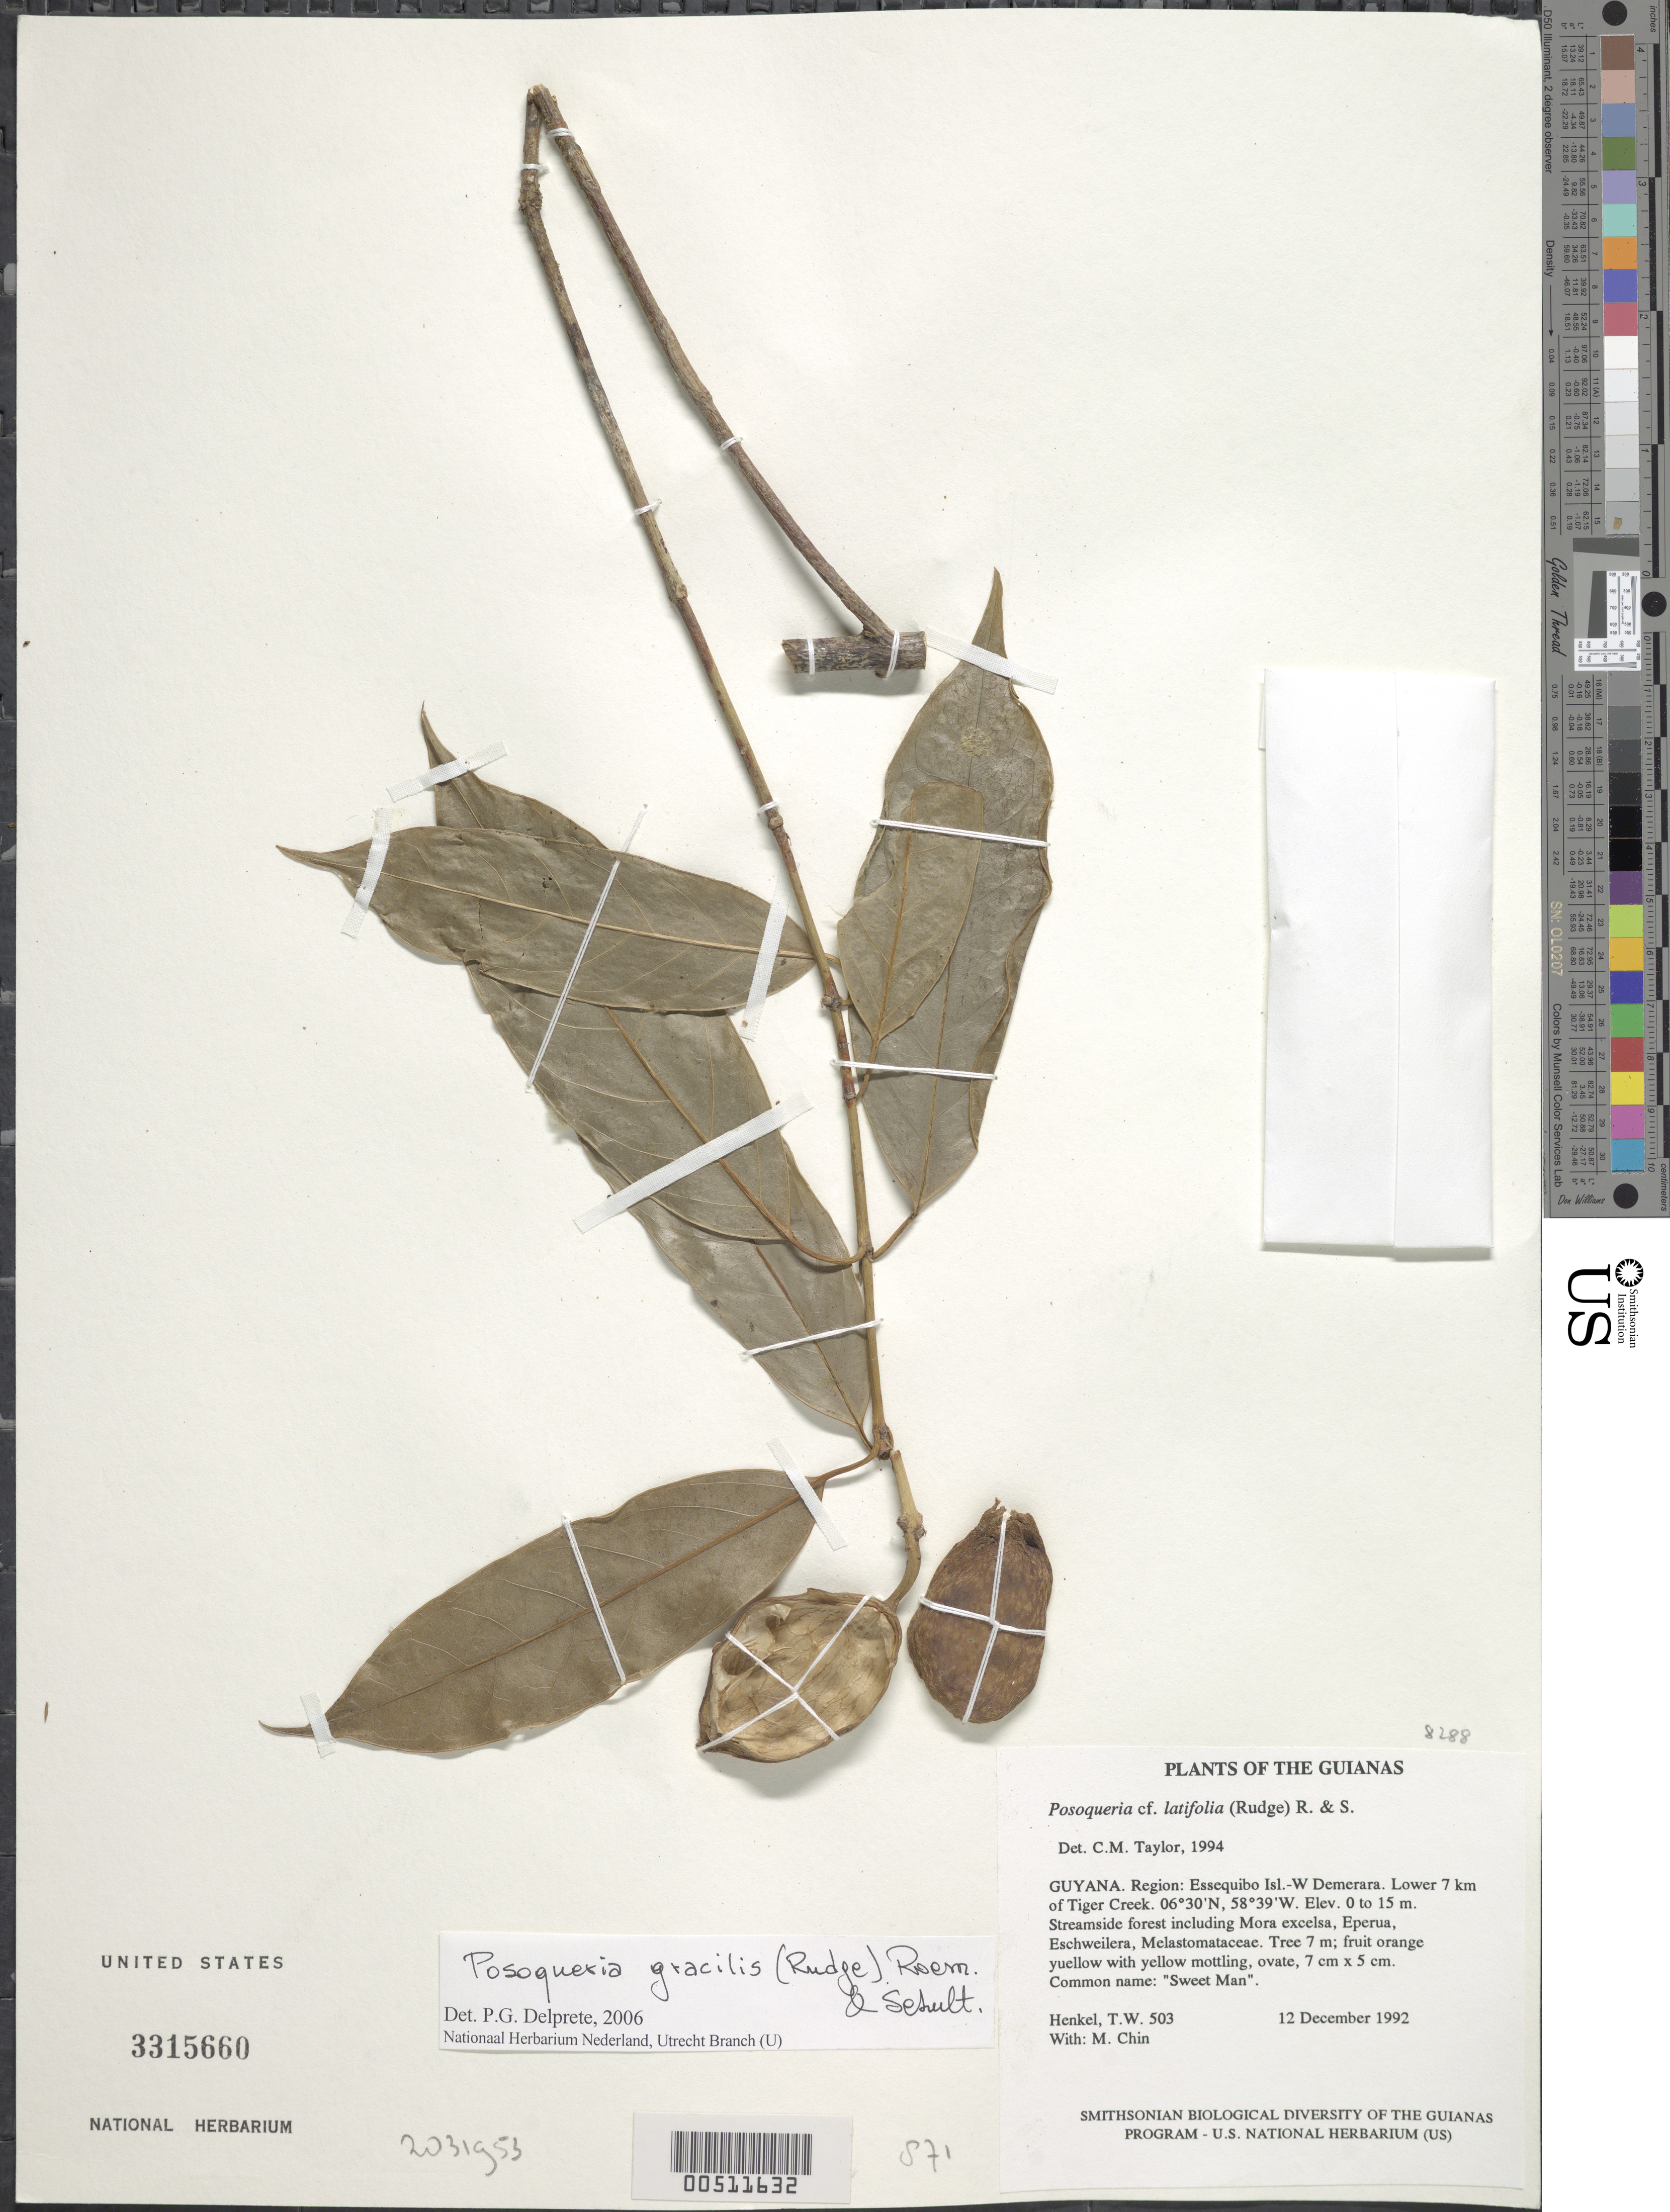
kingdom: Plantae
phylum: Tracheophyta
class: Magnoliopsida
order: Gentianales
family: Rubiaceae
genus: Posoqueria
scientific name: Posoqueria gracilis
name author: Roem. & Schult.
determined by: Delprete, P. G., Herb. de Guyane Cay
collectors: T. Henkel & M. Chin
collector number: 503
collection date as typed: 12 December 1992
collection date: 1992-12-12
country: Guyana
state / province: Essequibo Isl-W. Demerara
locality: Lower 7 km of Tiger Creek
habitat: Streamside forest including Mora excelsa, Eperua, Eschweilera, Melastomataceae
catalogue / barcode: US 3315660